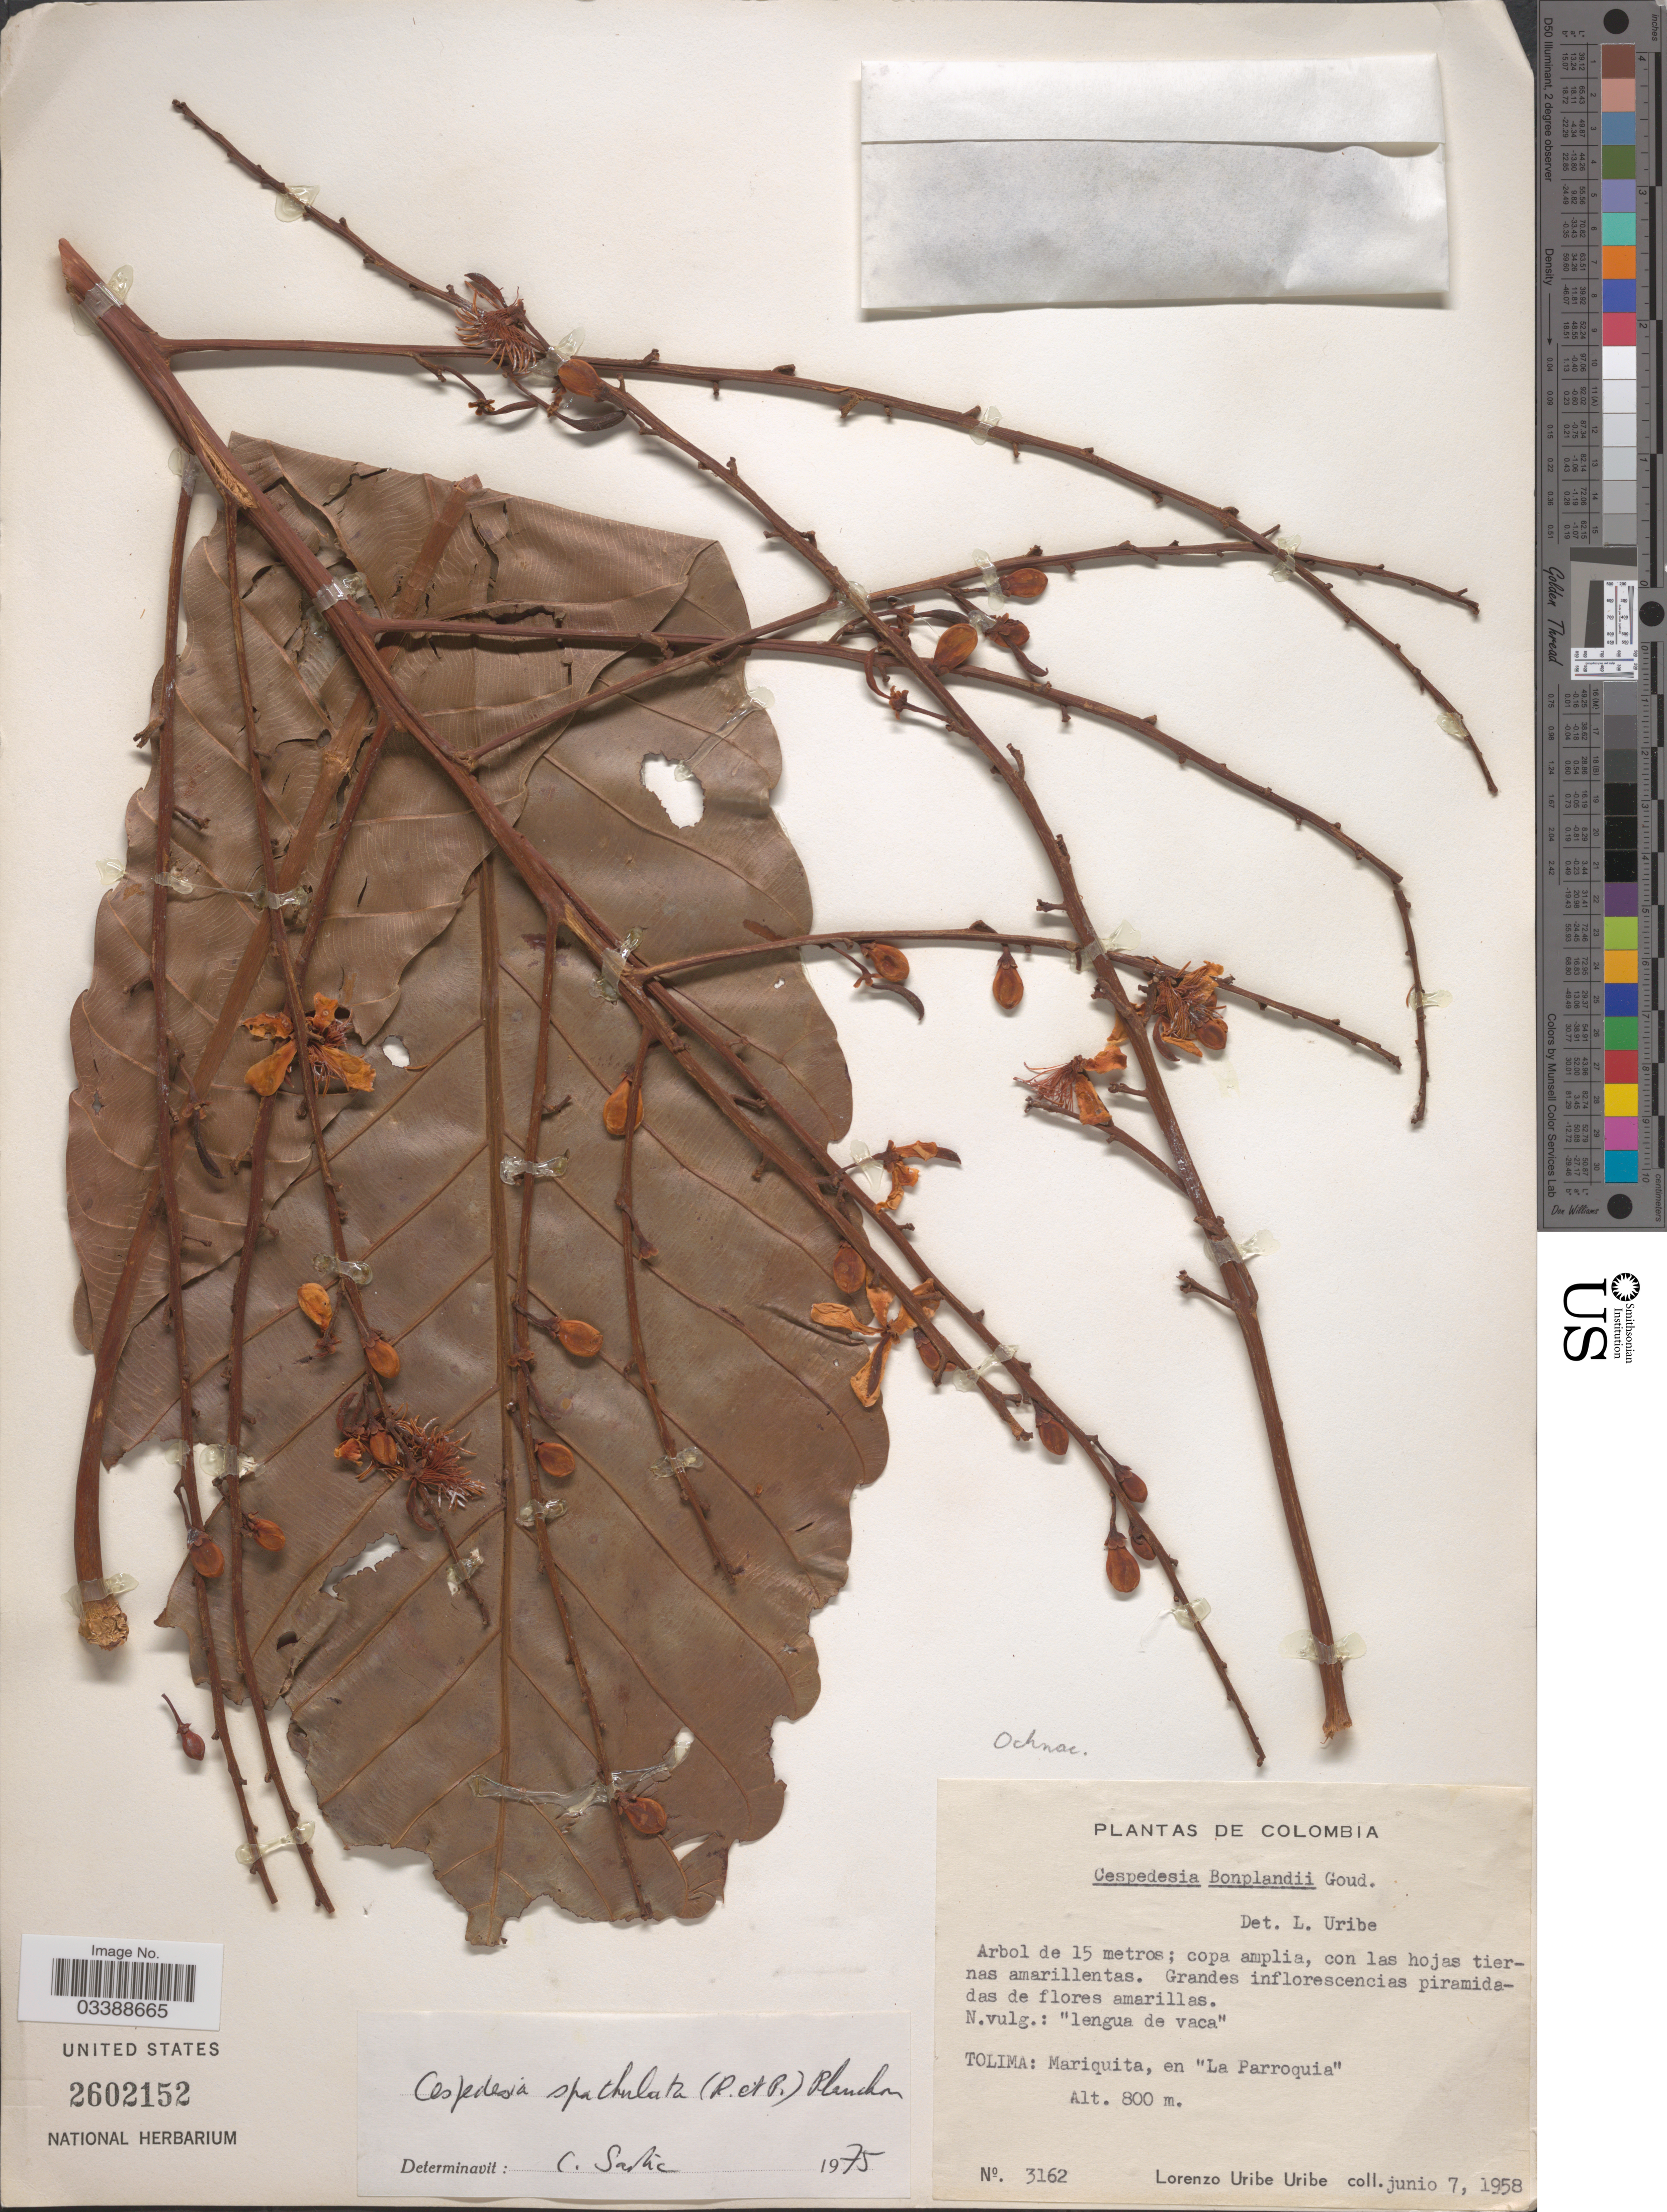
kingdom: Plantae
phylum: Tracheophyta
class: Magnoliopsida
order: Malpighiales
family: Ochnaceae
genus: Cespedesia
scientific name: Cespedesia spathulata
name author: (Ruiz & Pav.) Planch.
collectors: L. Uribe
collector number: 3162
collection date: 1958-06-07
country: Colombia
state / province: Tolima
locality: Mariquita, en "La Parroquia".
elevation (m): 800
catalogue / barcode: US 2602152